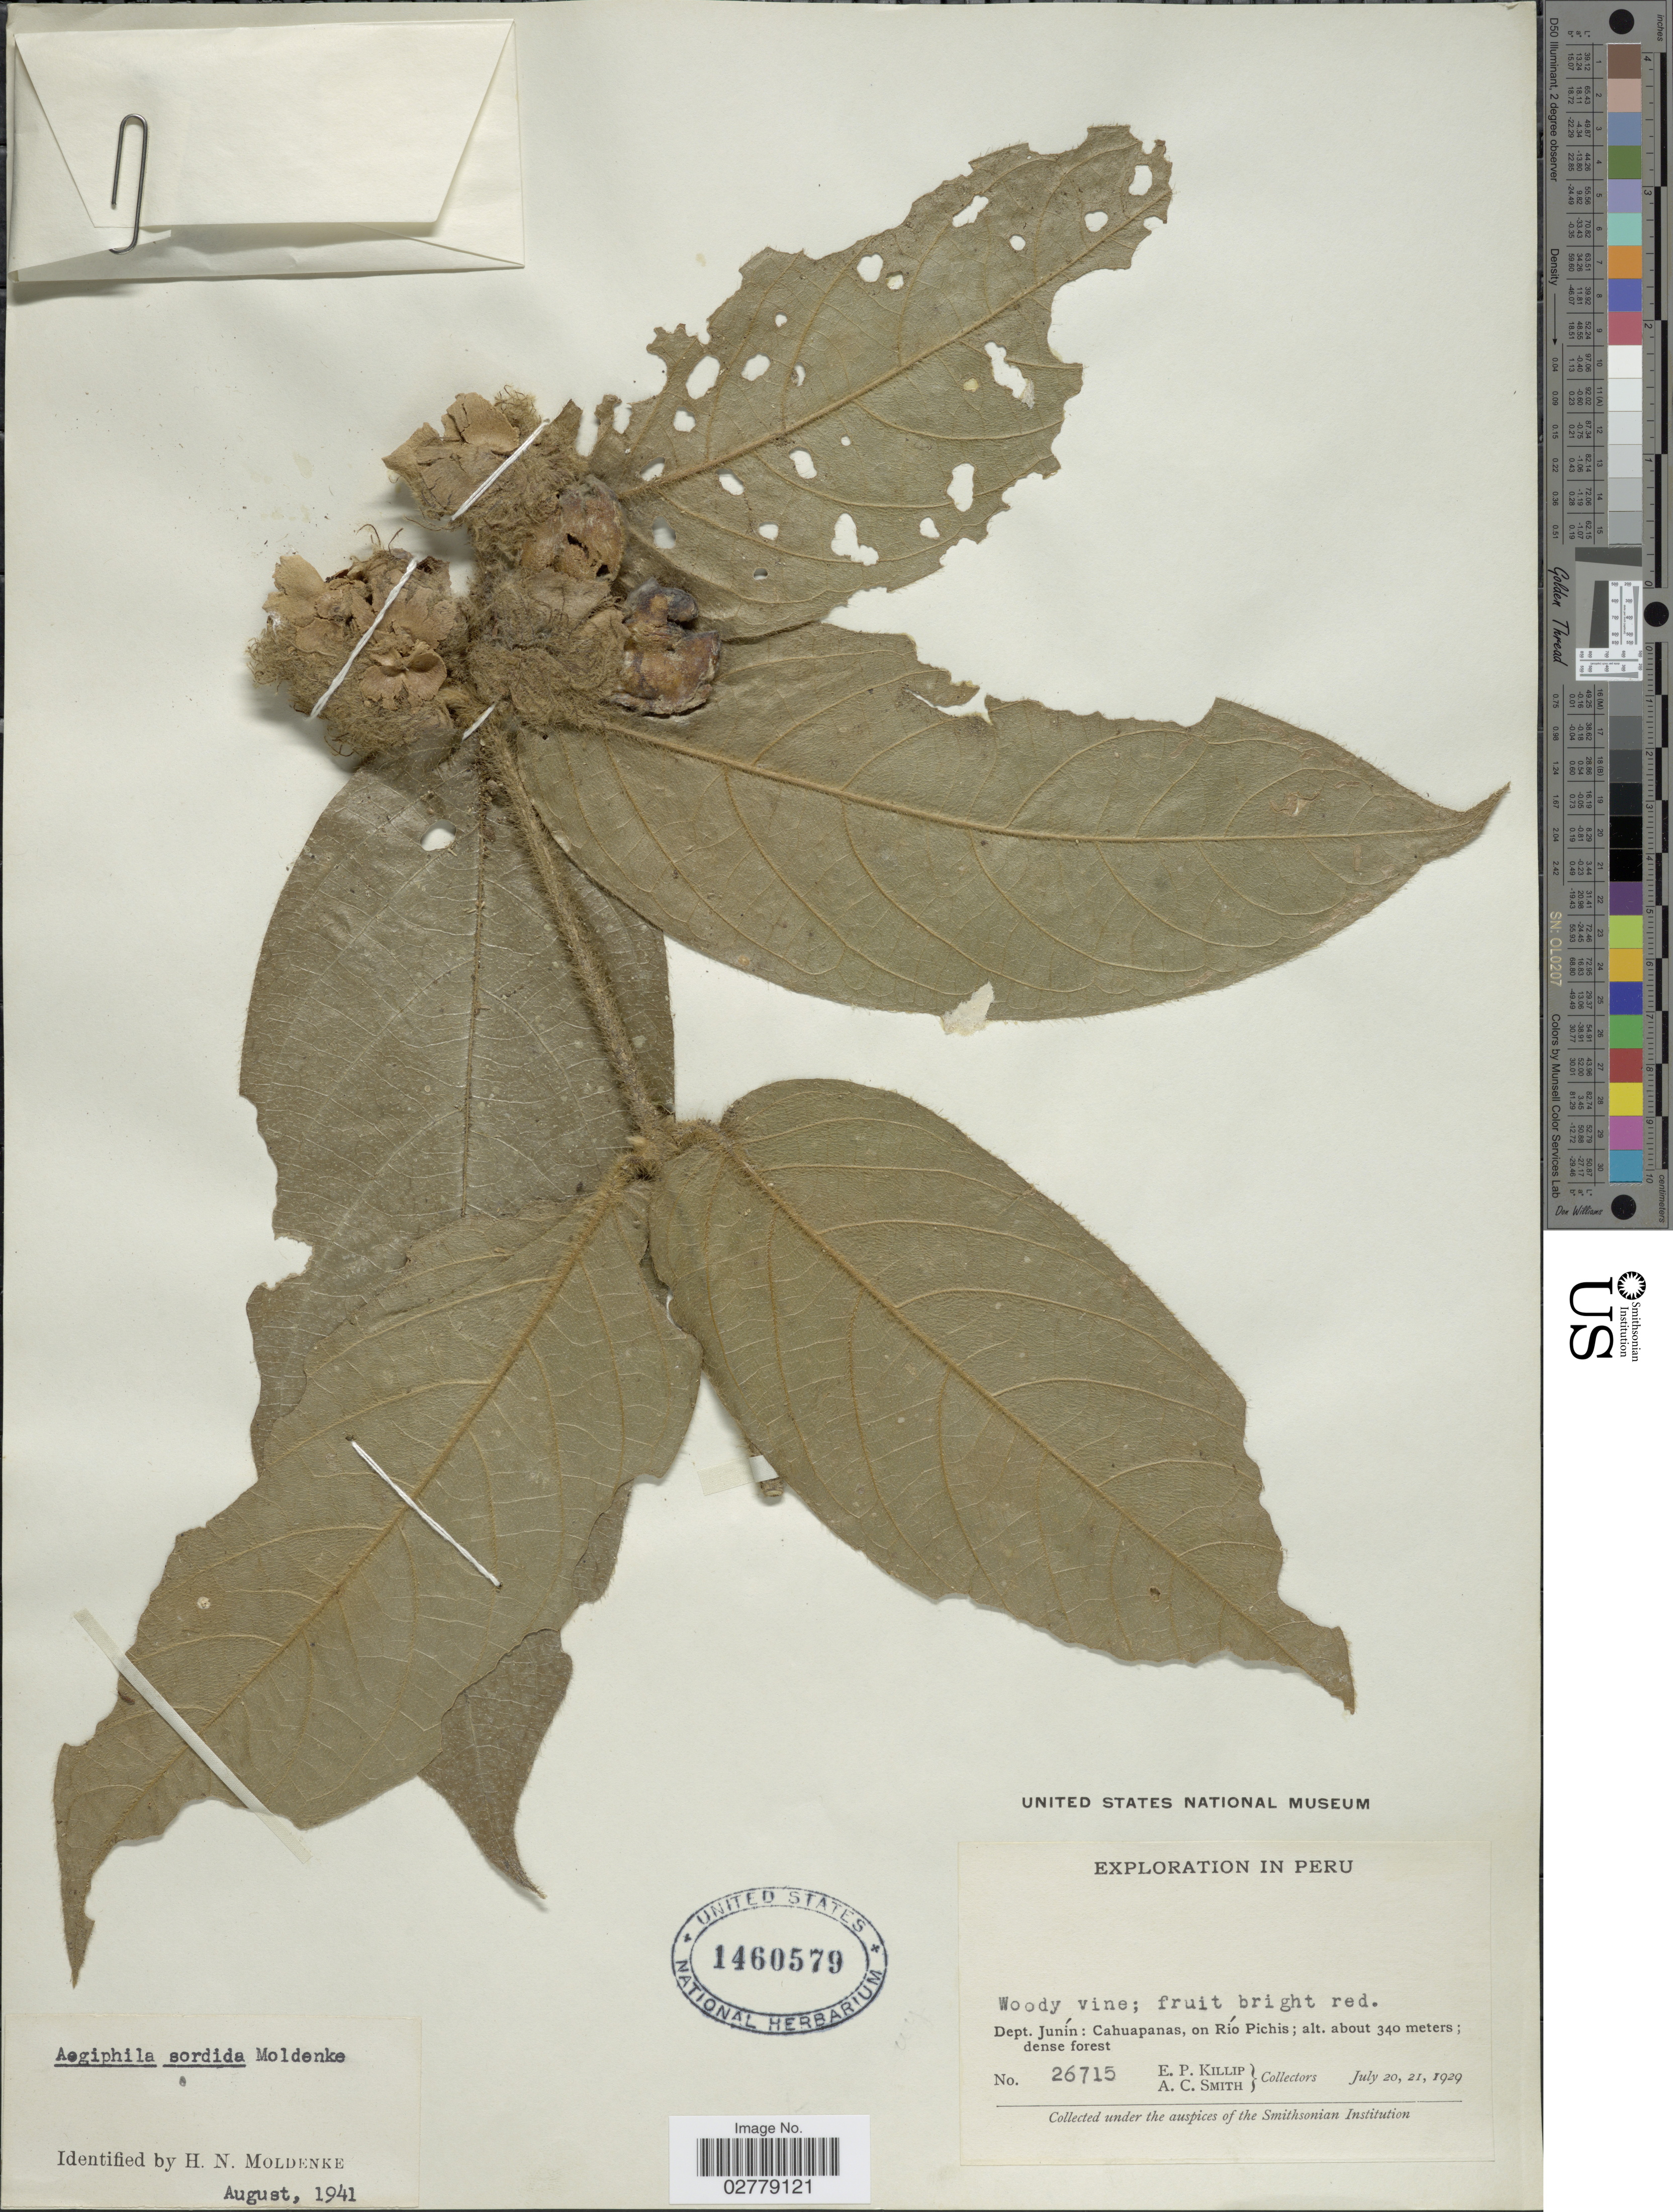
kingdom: Plantae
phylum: Tracheophyta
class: Magnoliopsida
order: Lamiales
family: Lamiaceae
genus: Aegiphila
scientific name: Aegiphila sordida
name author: Moldenke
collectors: E. P. Killip & A. C. Smith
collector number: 26715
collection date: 1929-07-20/1929-07-21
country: Peru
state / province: Junín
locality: Dept. Junín, Cahuapanas, on Río Pichis.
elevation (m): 340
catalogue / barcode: US 1460579